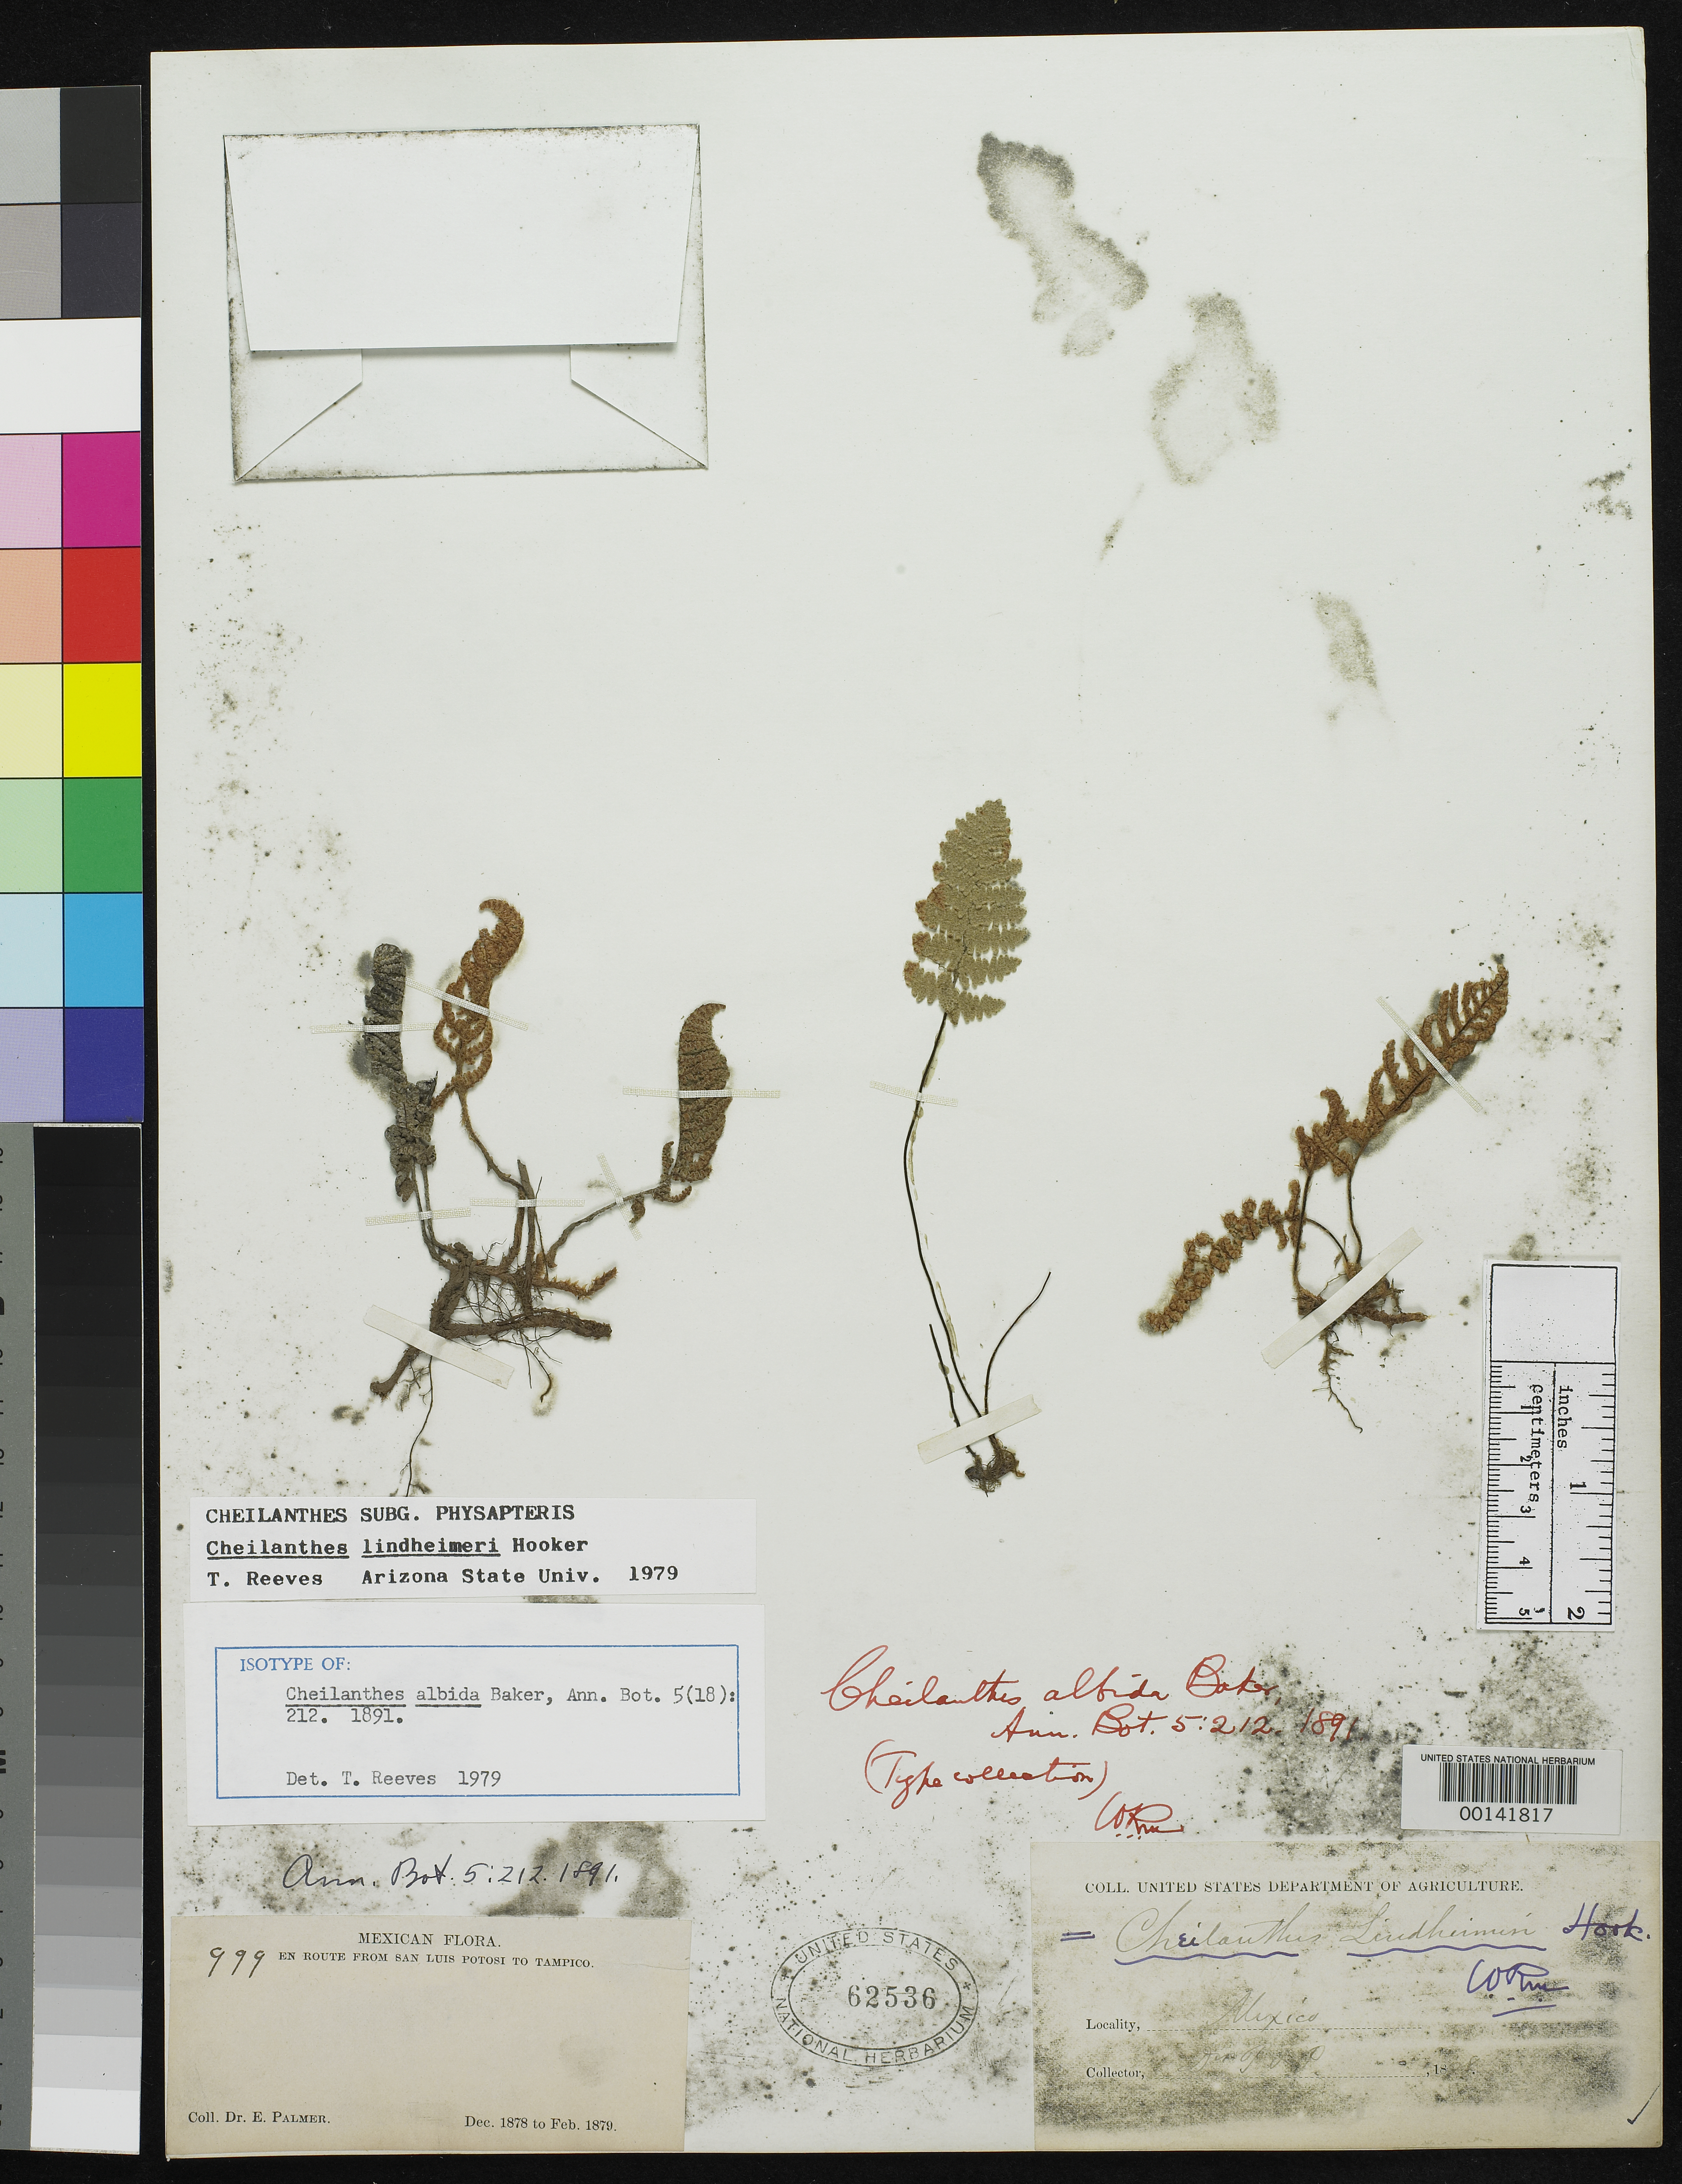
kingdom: Plantae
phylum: Tracheophyta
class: Polypodiopsida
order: Polypodiales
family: Pteridaceae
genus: Cheilanthes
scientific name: Cheilanthes albida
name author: Baker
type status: Type Collection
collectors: E. Palmer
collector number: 999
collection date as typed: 1879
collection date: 1879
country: Mexico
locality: E of Monserrat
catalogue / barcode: US 62536